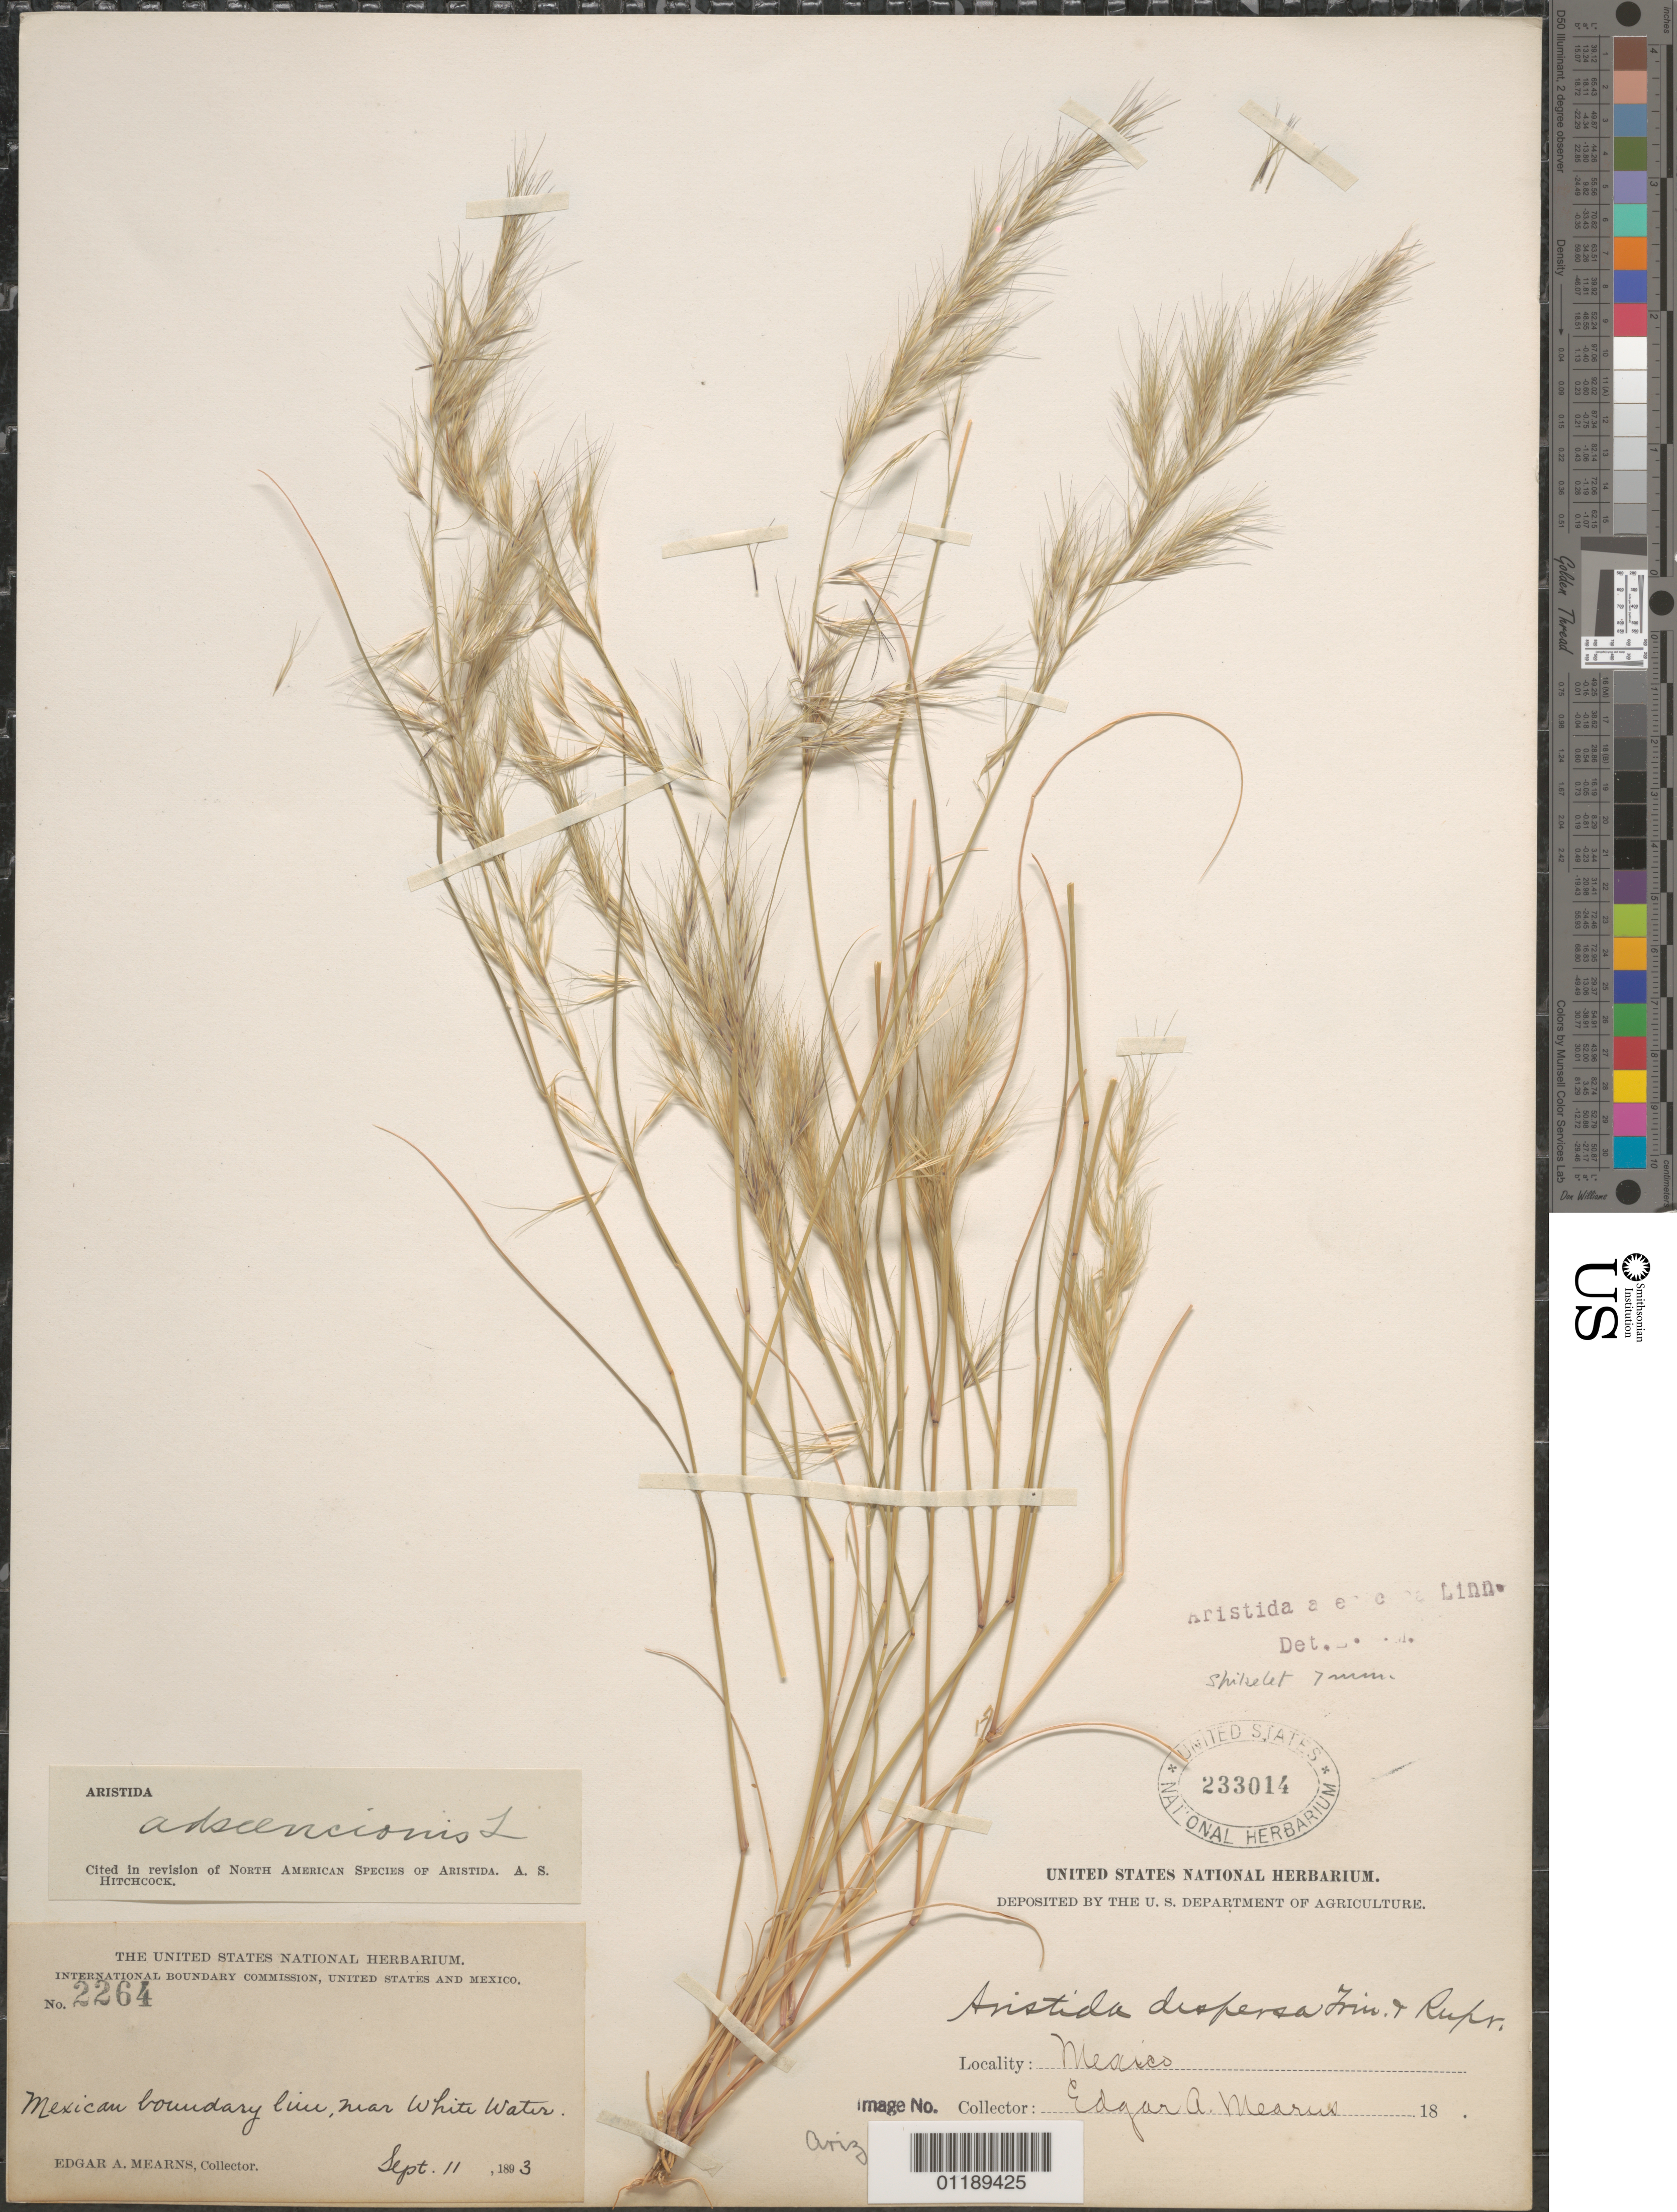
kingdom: Plantae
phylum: Tracheophyta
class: Liliopsida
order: Poales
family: Poaceae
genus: Aristida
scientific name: Aristida adscensionis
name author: L.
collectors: E. A. Mearns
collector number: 2264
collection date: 1893-09-11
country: United States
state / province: Arizona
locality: Mex. bound. line, near White Water.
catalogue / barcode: US 233014